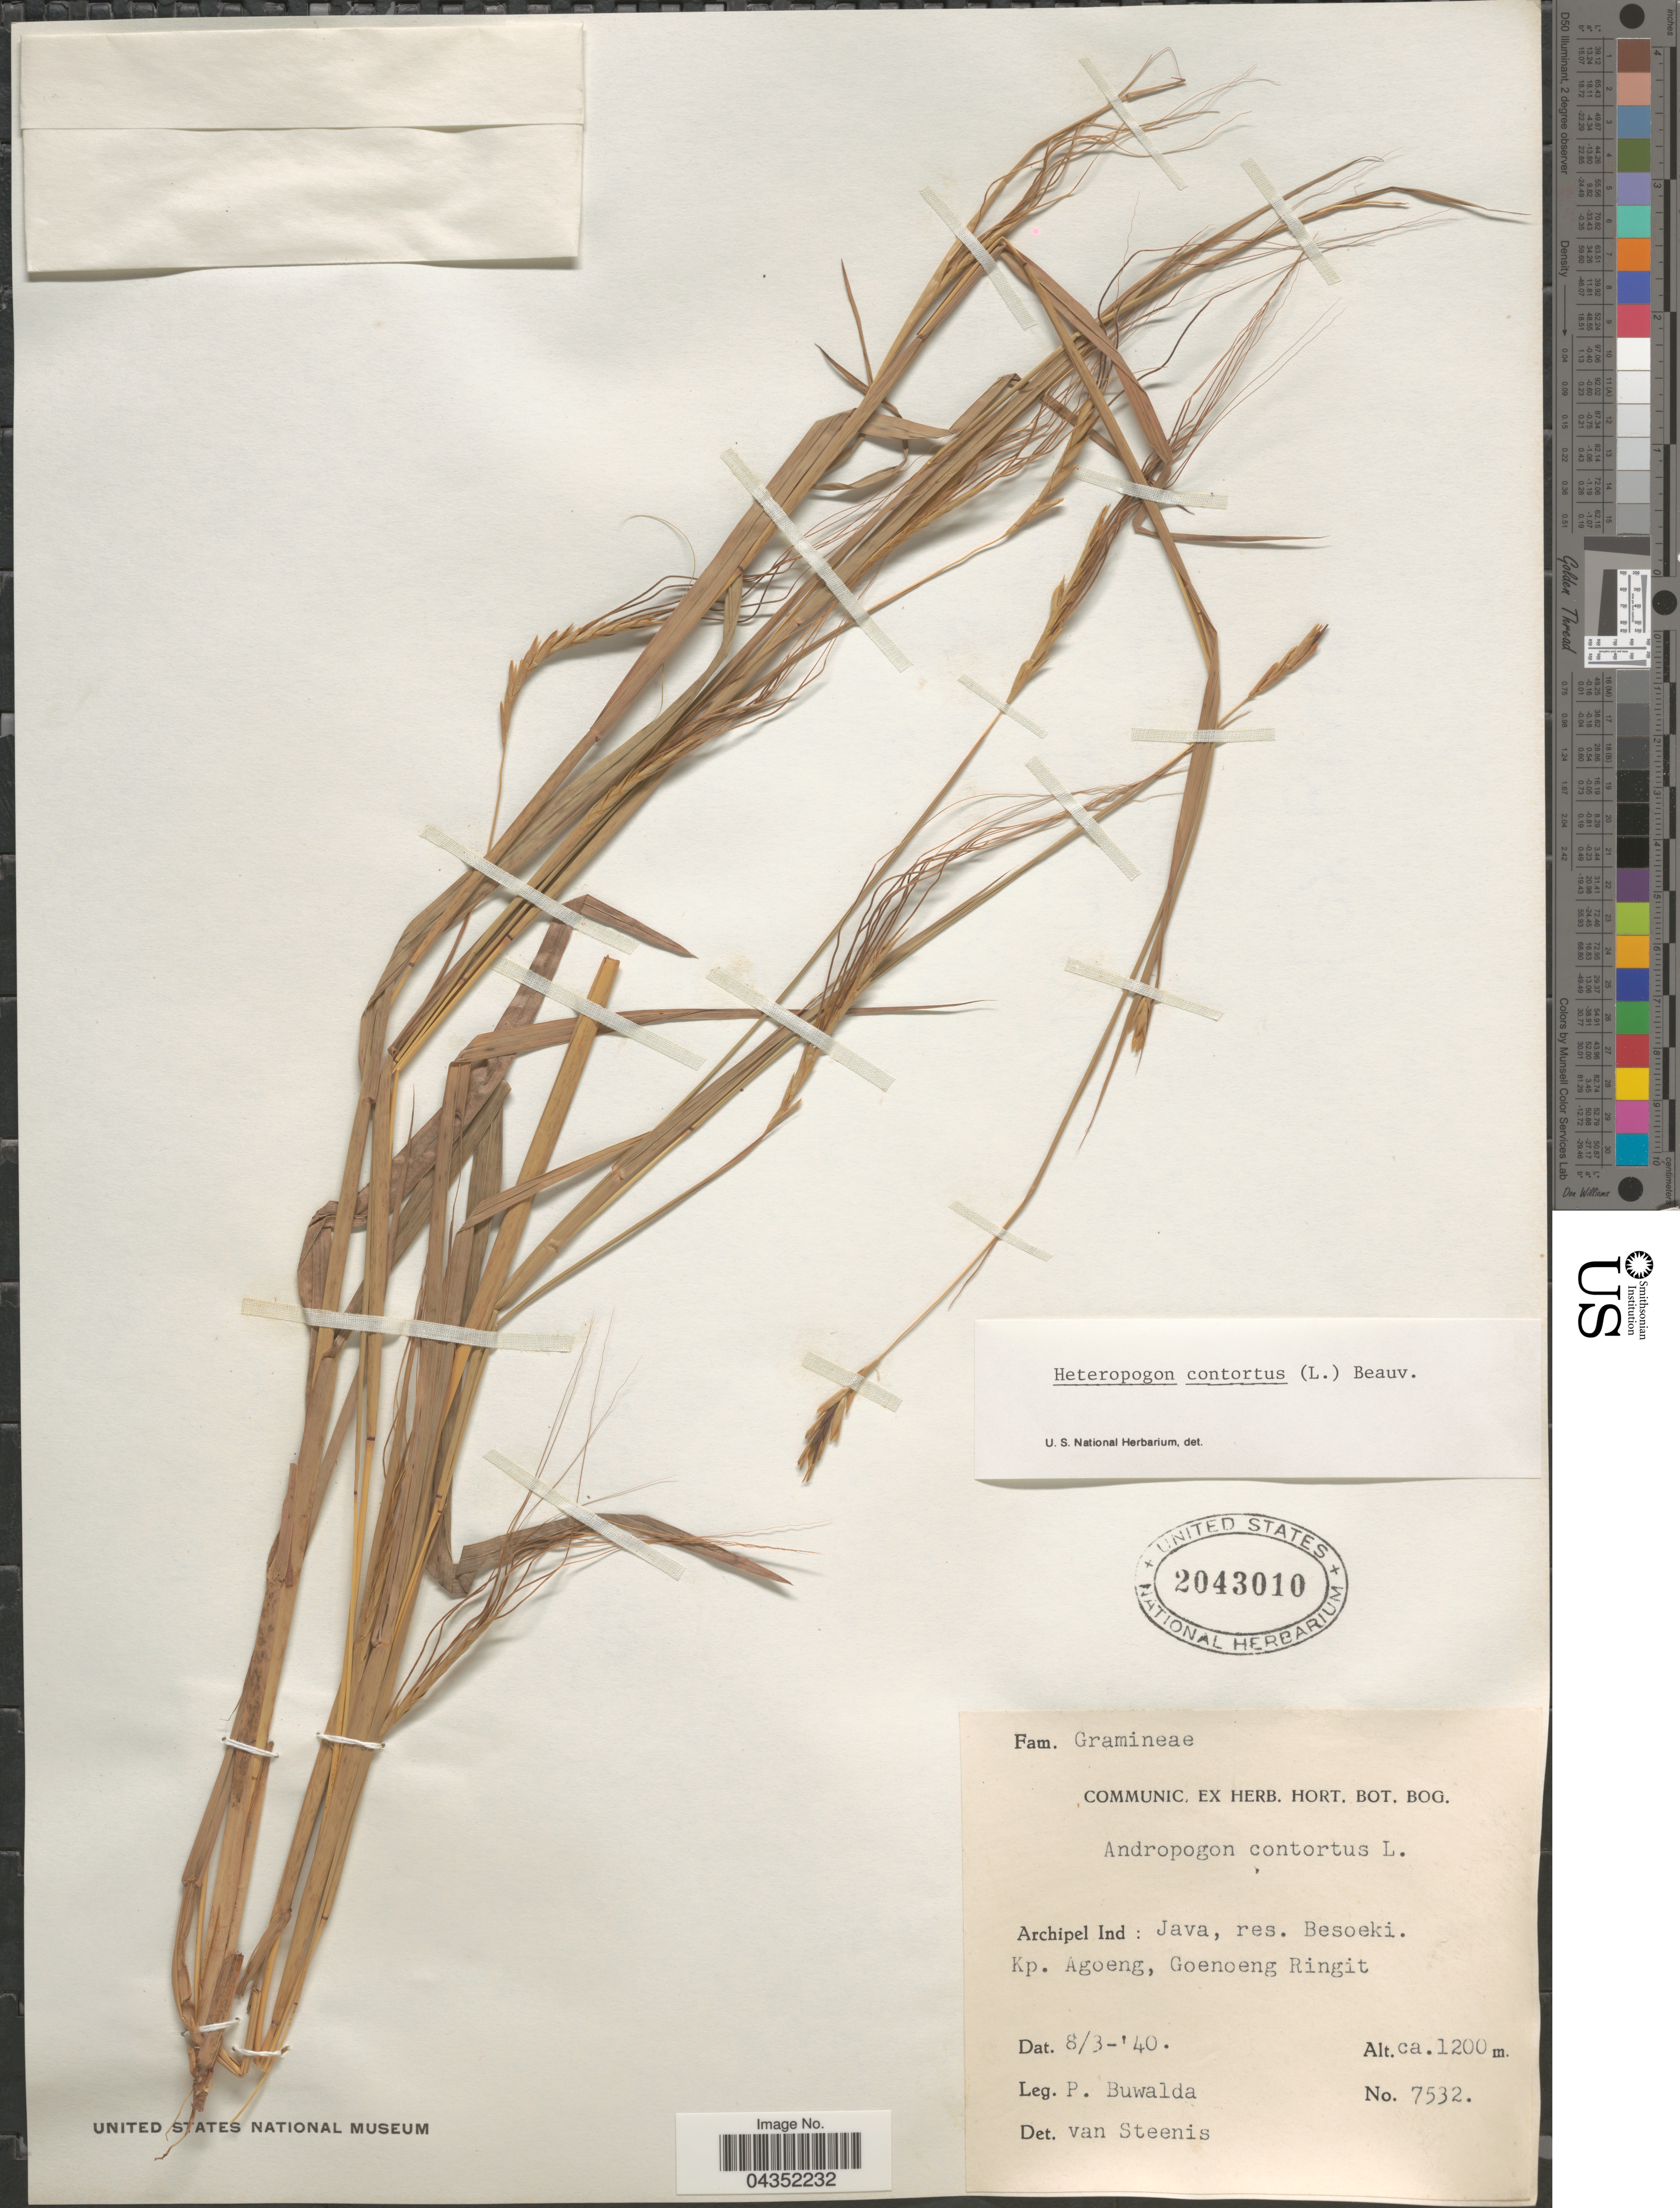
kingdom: Plantae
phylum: Tracheophyta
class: Liliopsida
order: Poales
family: Poaceae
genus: Heteropogon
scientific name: Heteropogon contortus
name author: (L.) P. Beauv. ex Roem. & Schult.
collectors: P. Buwalda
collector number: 7532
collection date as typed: Transcribed d/m/y: 8/3/40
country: Indonesia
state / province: Java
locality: Archipel Ind : res. Besoeki. Kp. Agoeng, Goenoeng Ringit.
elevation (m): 1200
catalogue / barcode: US 2043010